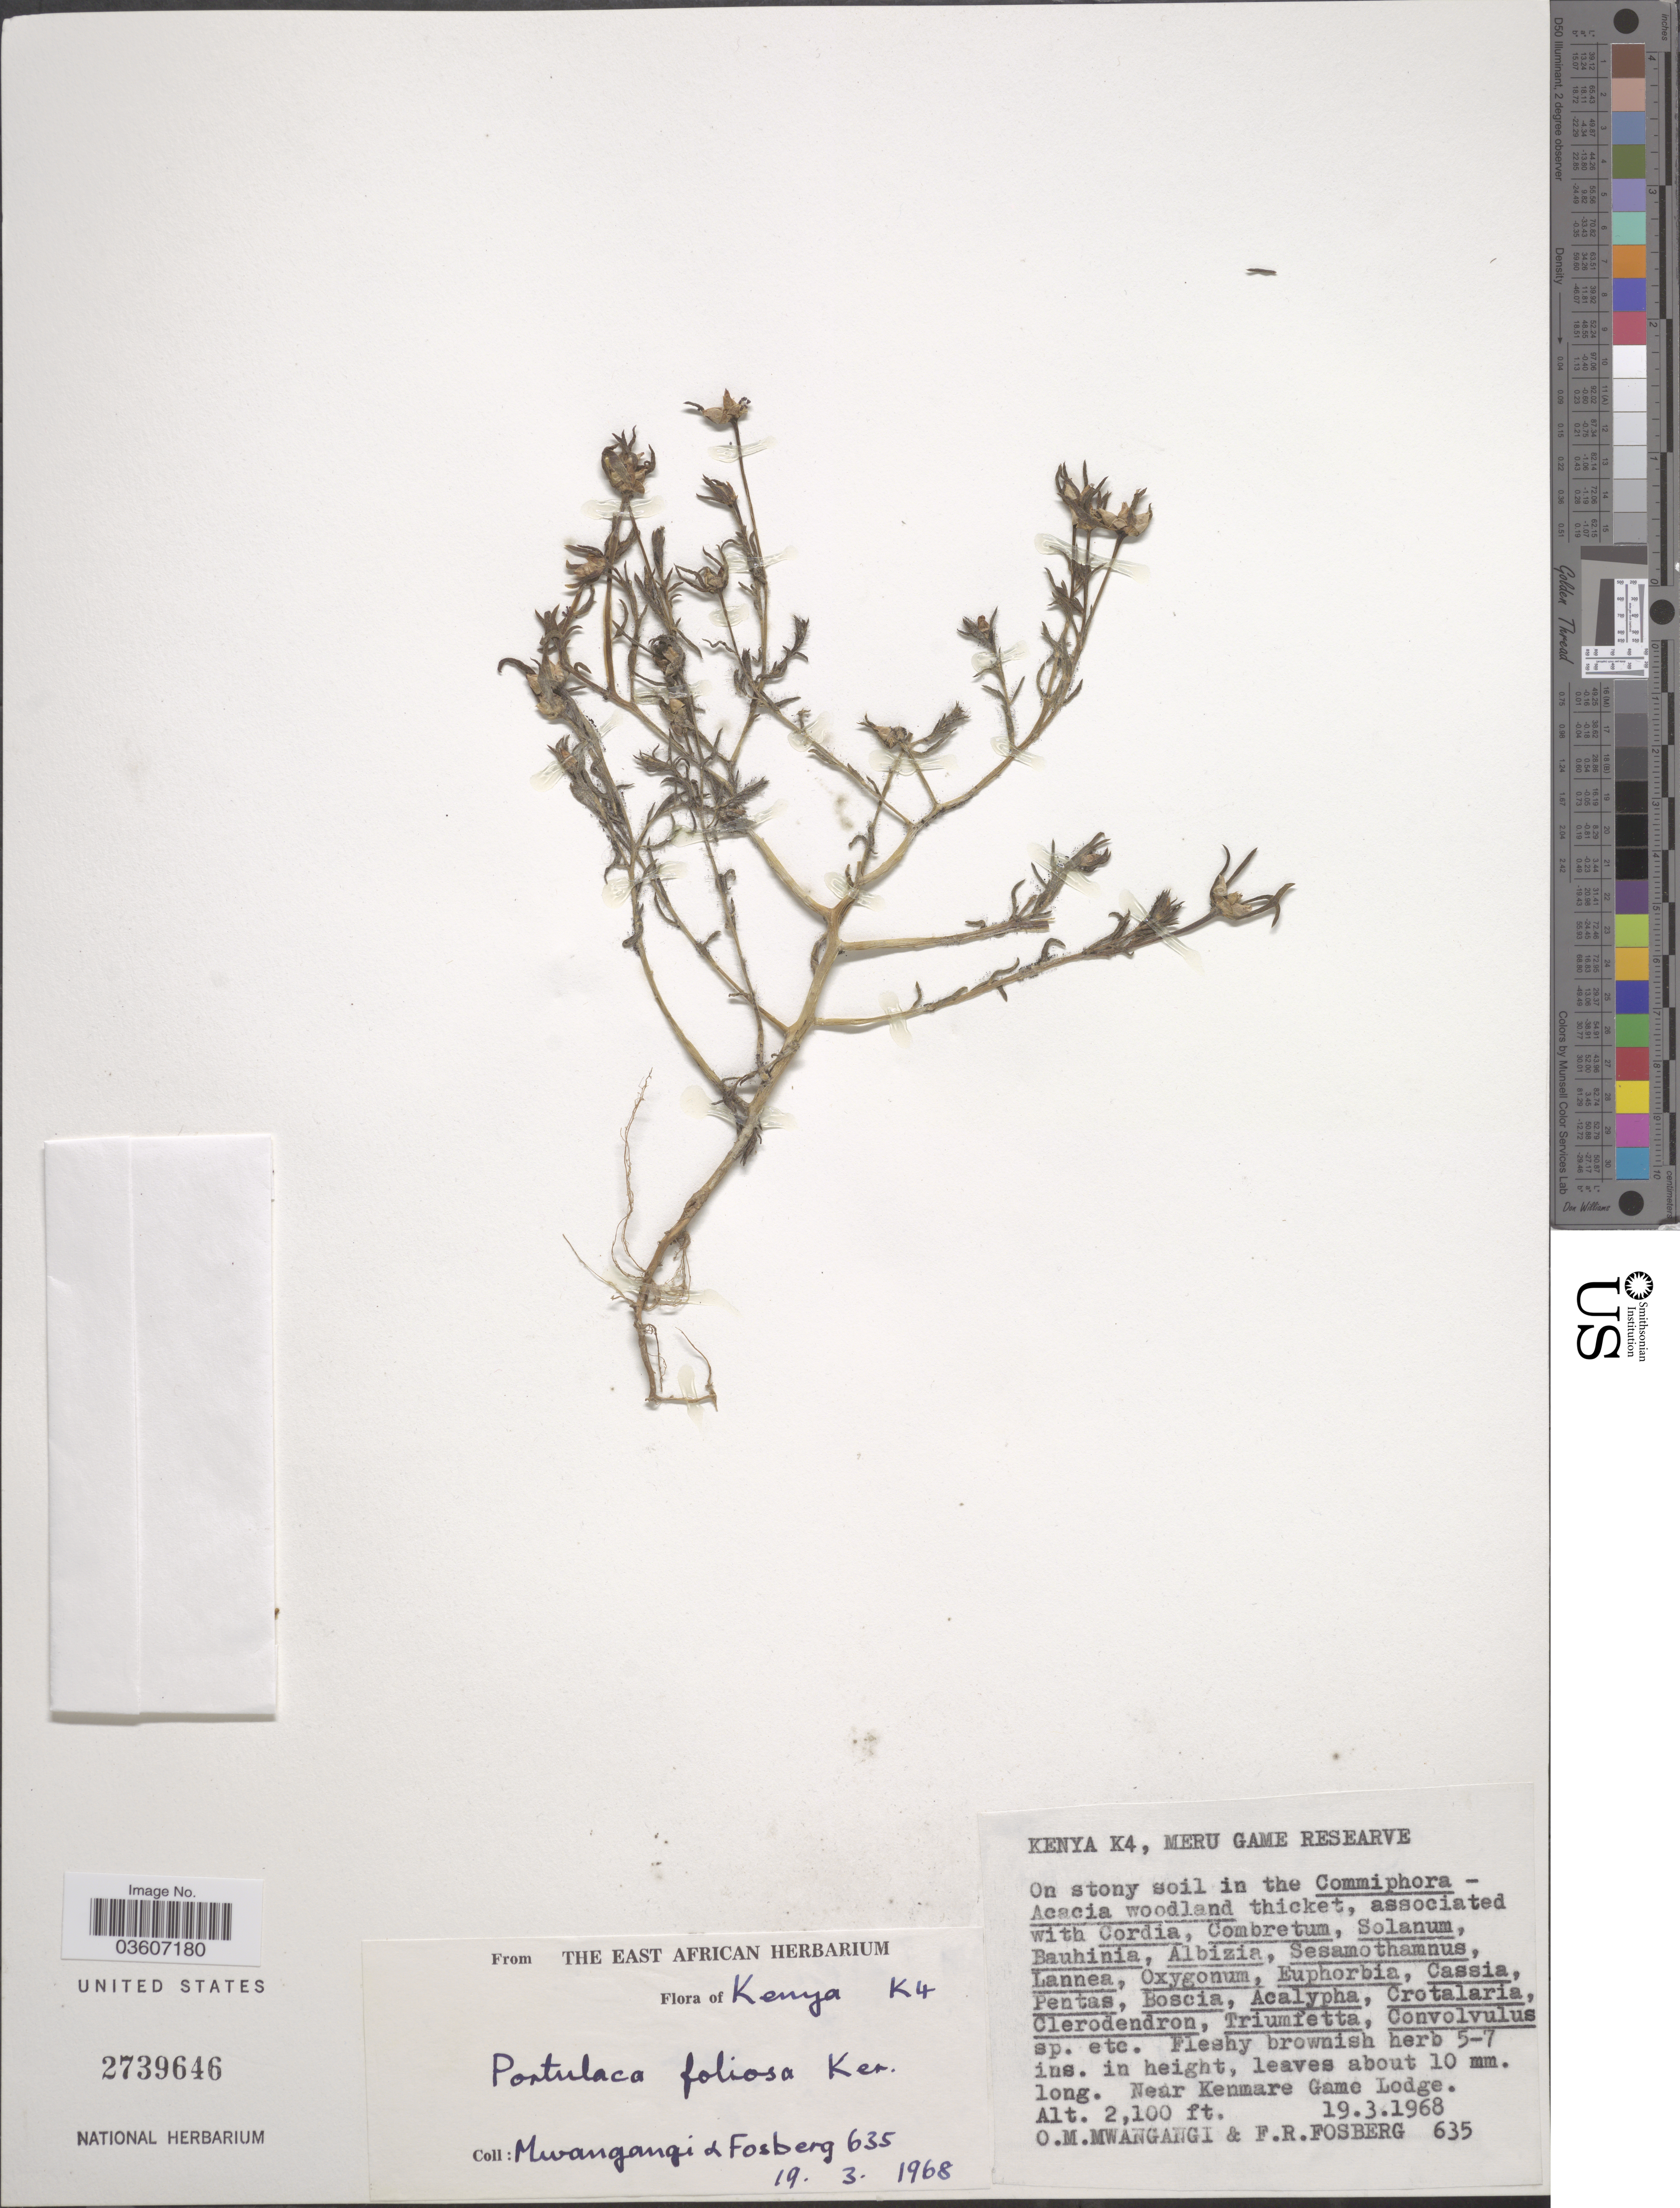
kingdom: Plantae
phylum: Tracheophyta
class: Magnoliopsida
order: Caryophyllales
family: Portulacaceae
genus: Portulaca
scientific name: Portulaca foliosa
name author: Ker Gawl.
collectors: O. M. Mwangangi & F. R. Fosberg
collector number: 635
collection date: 1968-03-19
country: Kenya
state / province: Meru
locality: K4, Meru Game Researve. Near Kenmare Game Lodge.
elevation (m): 640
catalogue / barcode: US 2739646